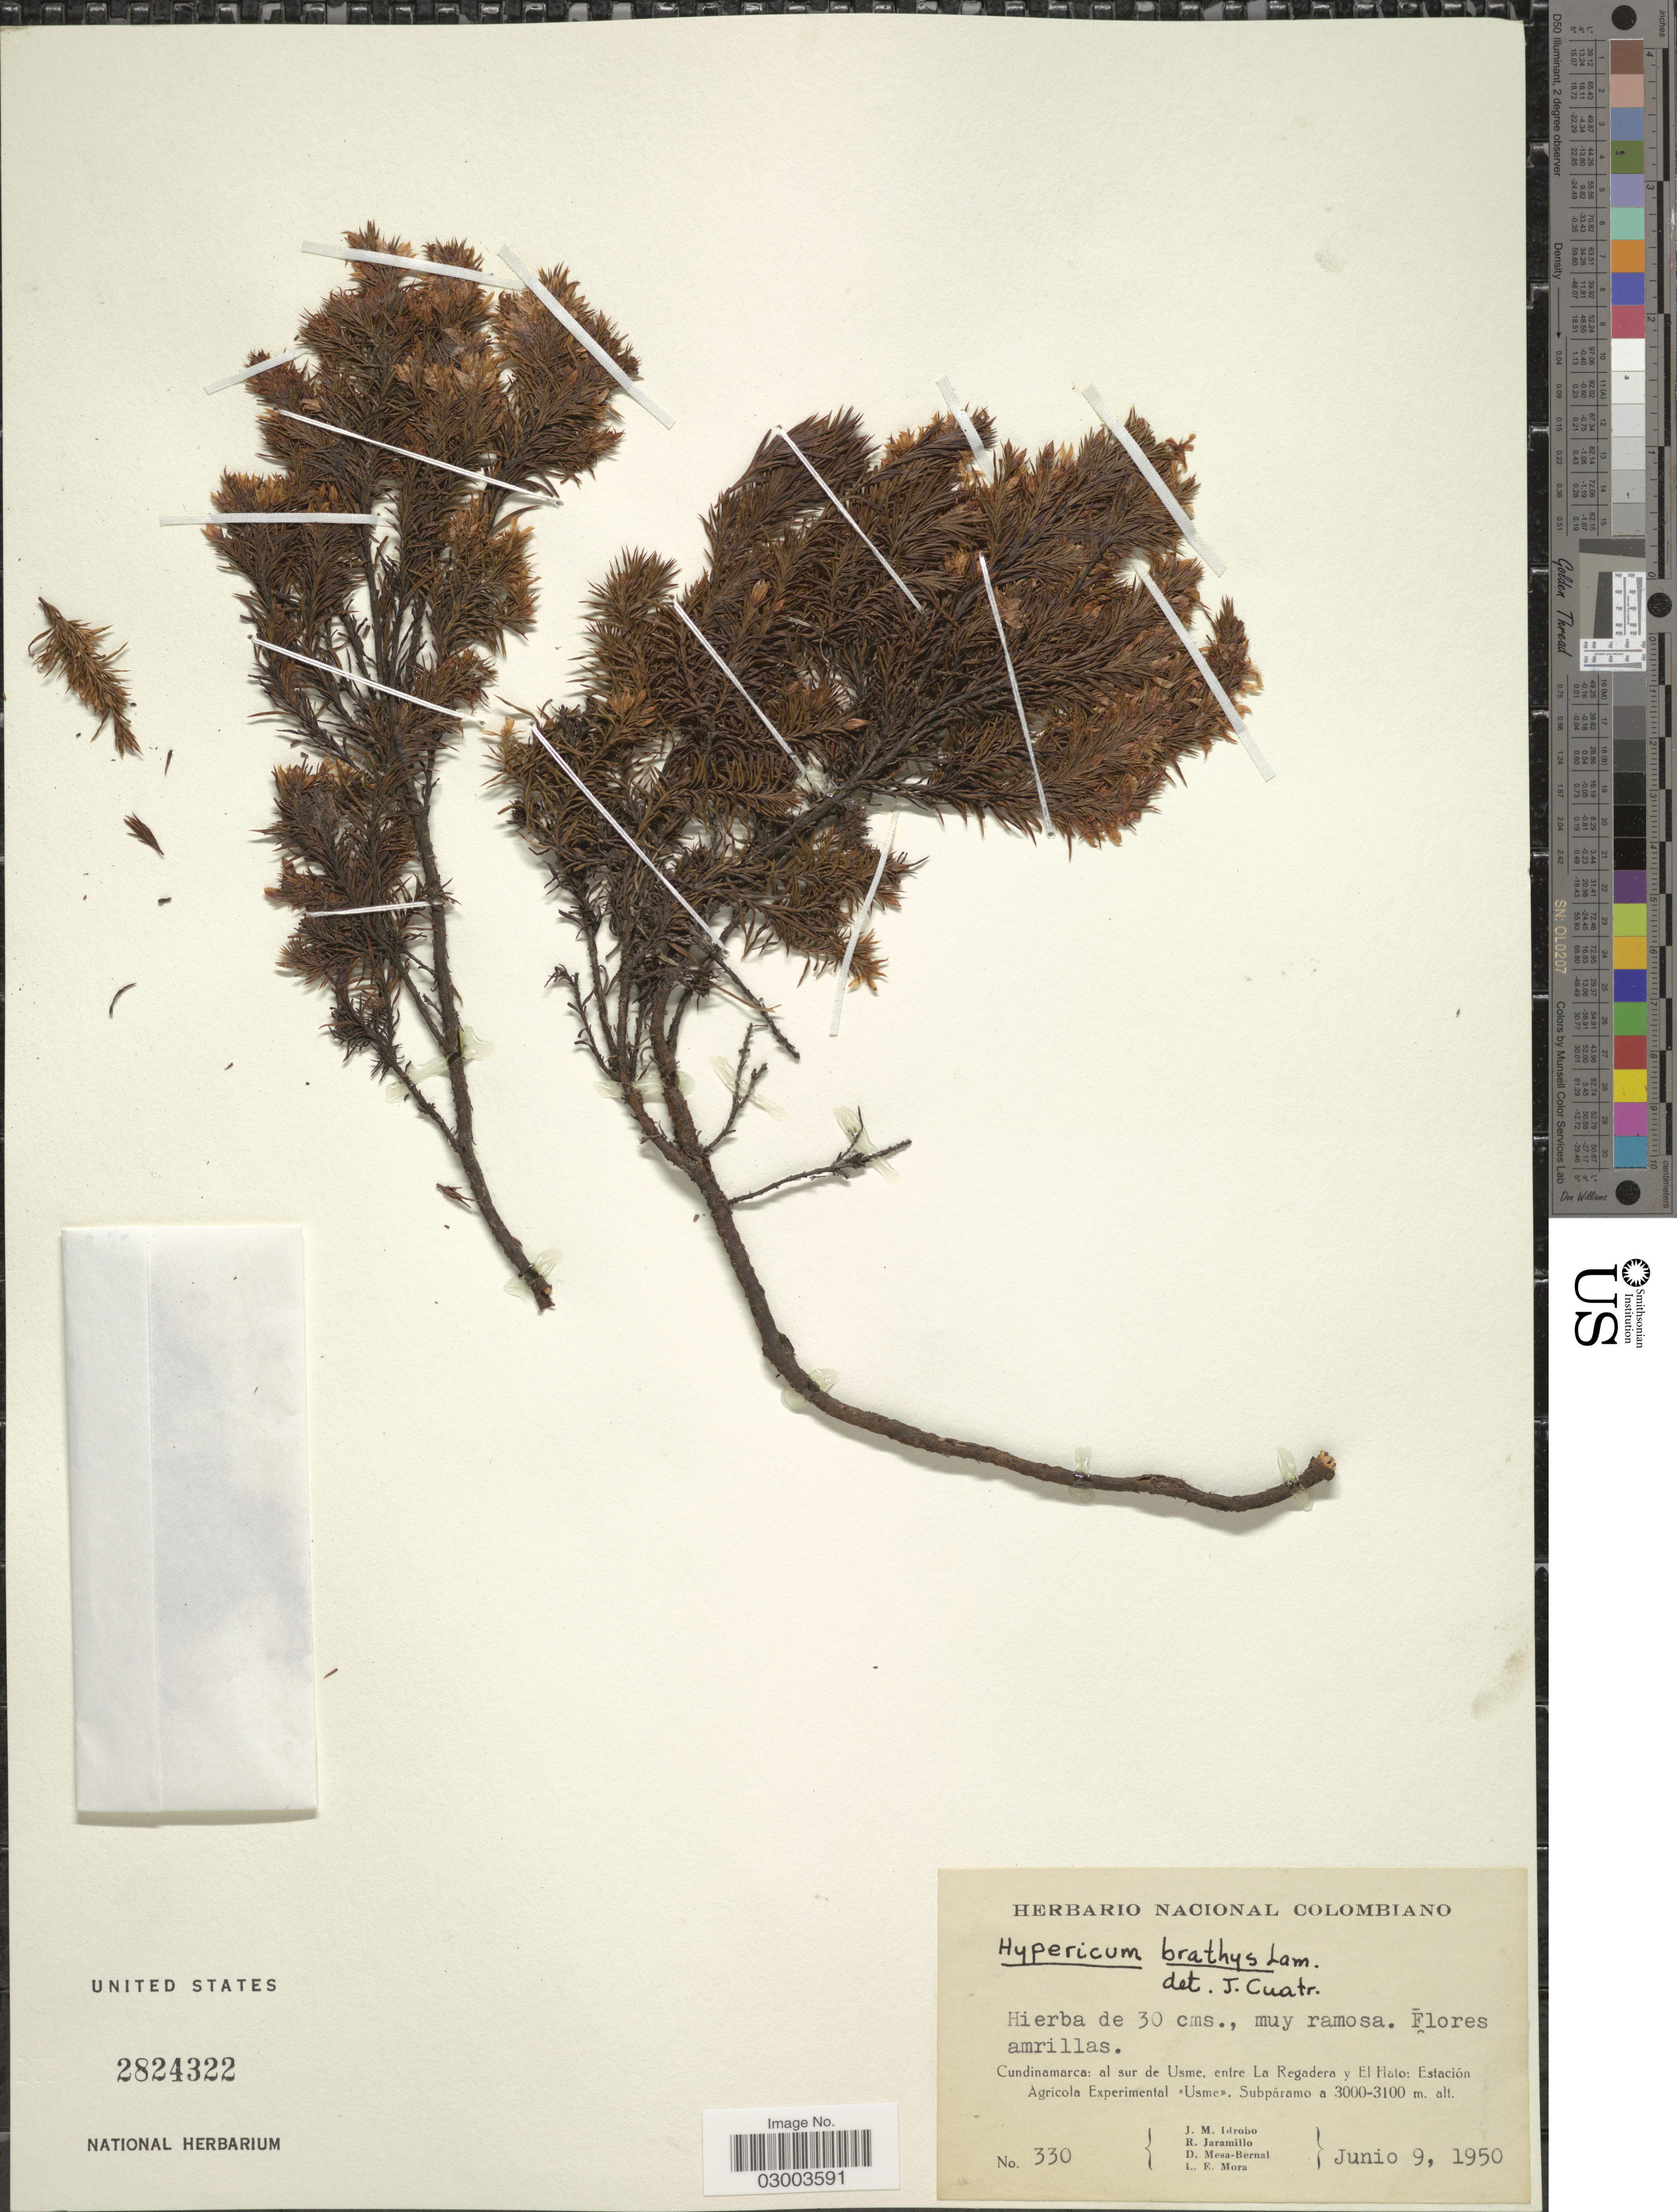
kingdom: Plantae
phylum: Tracheophyta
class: Magnoliopsida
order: Malpighiales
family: Hypericaceae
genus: Hypericum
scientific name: Hypericum juniperinum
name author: Kunth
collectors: J. M. Idrobo, J. Jaramillo, D. Mesa-Bernal & L. Mora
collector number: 330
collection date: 1950-06-09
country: Colombia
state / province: Cundinamarca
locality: Al sur de Usme, entre La Regadera y El Hato. Estación Agricola Experimental <<Usme>>.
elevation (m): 3000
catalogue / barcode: US 2824322